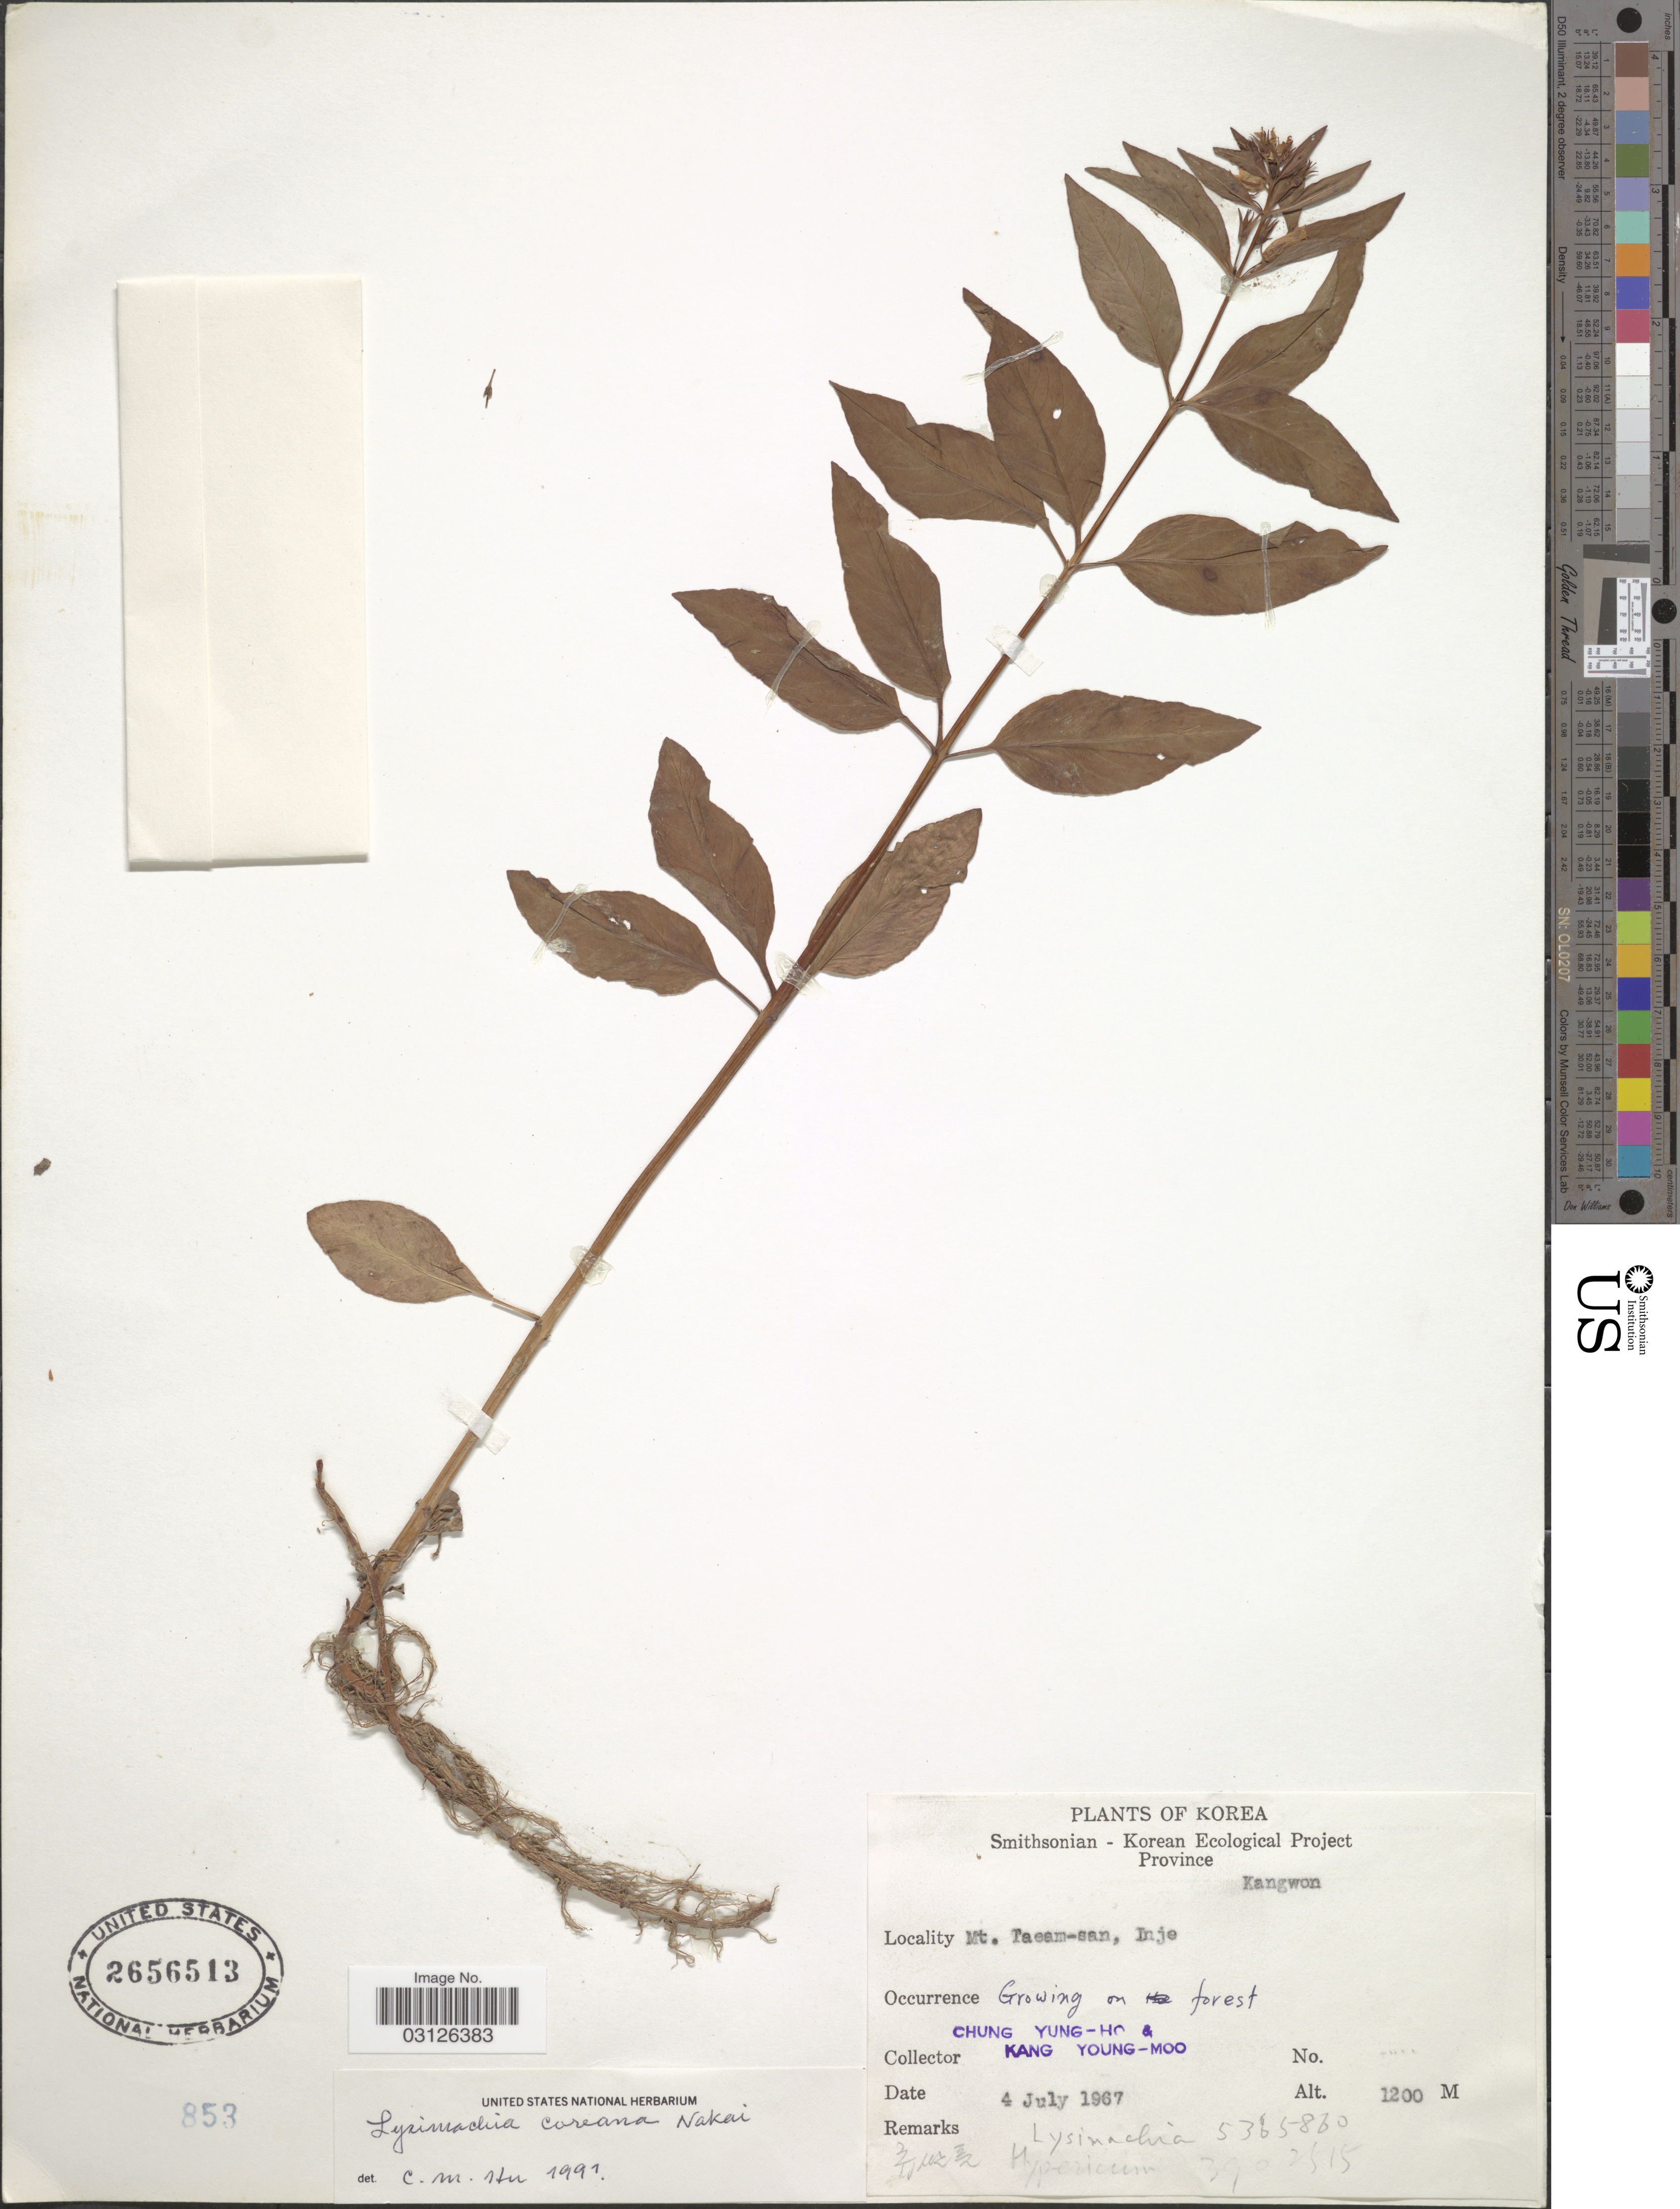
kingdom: Plantae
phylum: Tracheophyta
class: Magnoliopsida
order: Ericales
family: Primulaceae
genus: Lysimachia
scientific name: Lysimachia coreana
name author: Nakai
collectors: C. Yung-Ho & K. Young-Moo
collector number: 853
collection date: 1967-07-04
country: North Korea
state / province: Kangwon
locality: Korea. Mt. Taeam-san, Inje.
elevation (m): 1200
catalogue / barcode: US 2656513